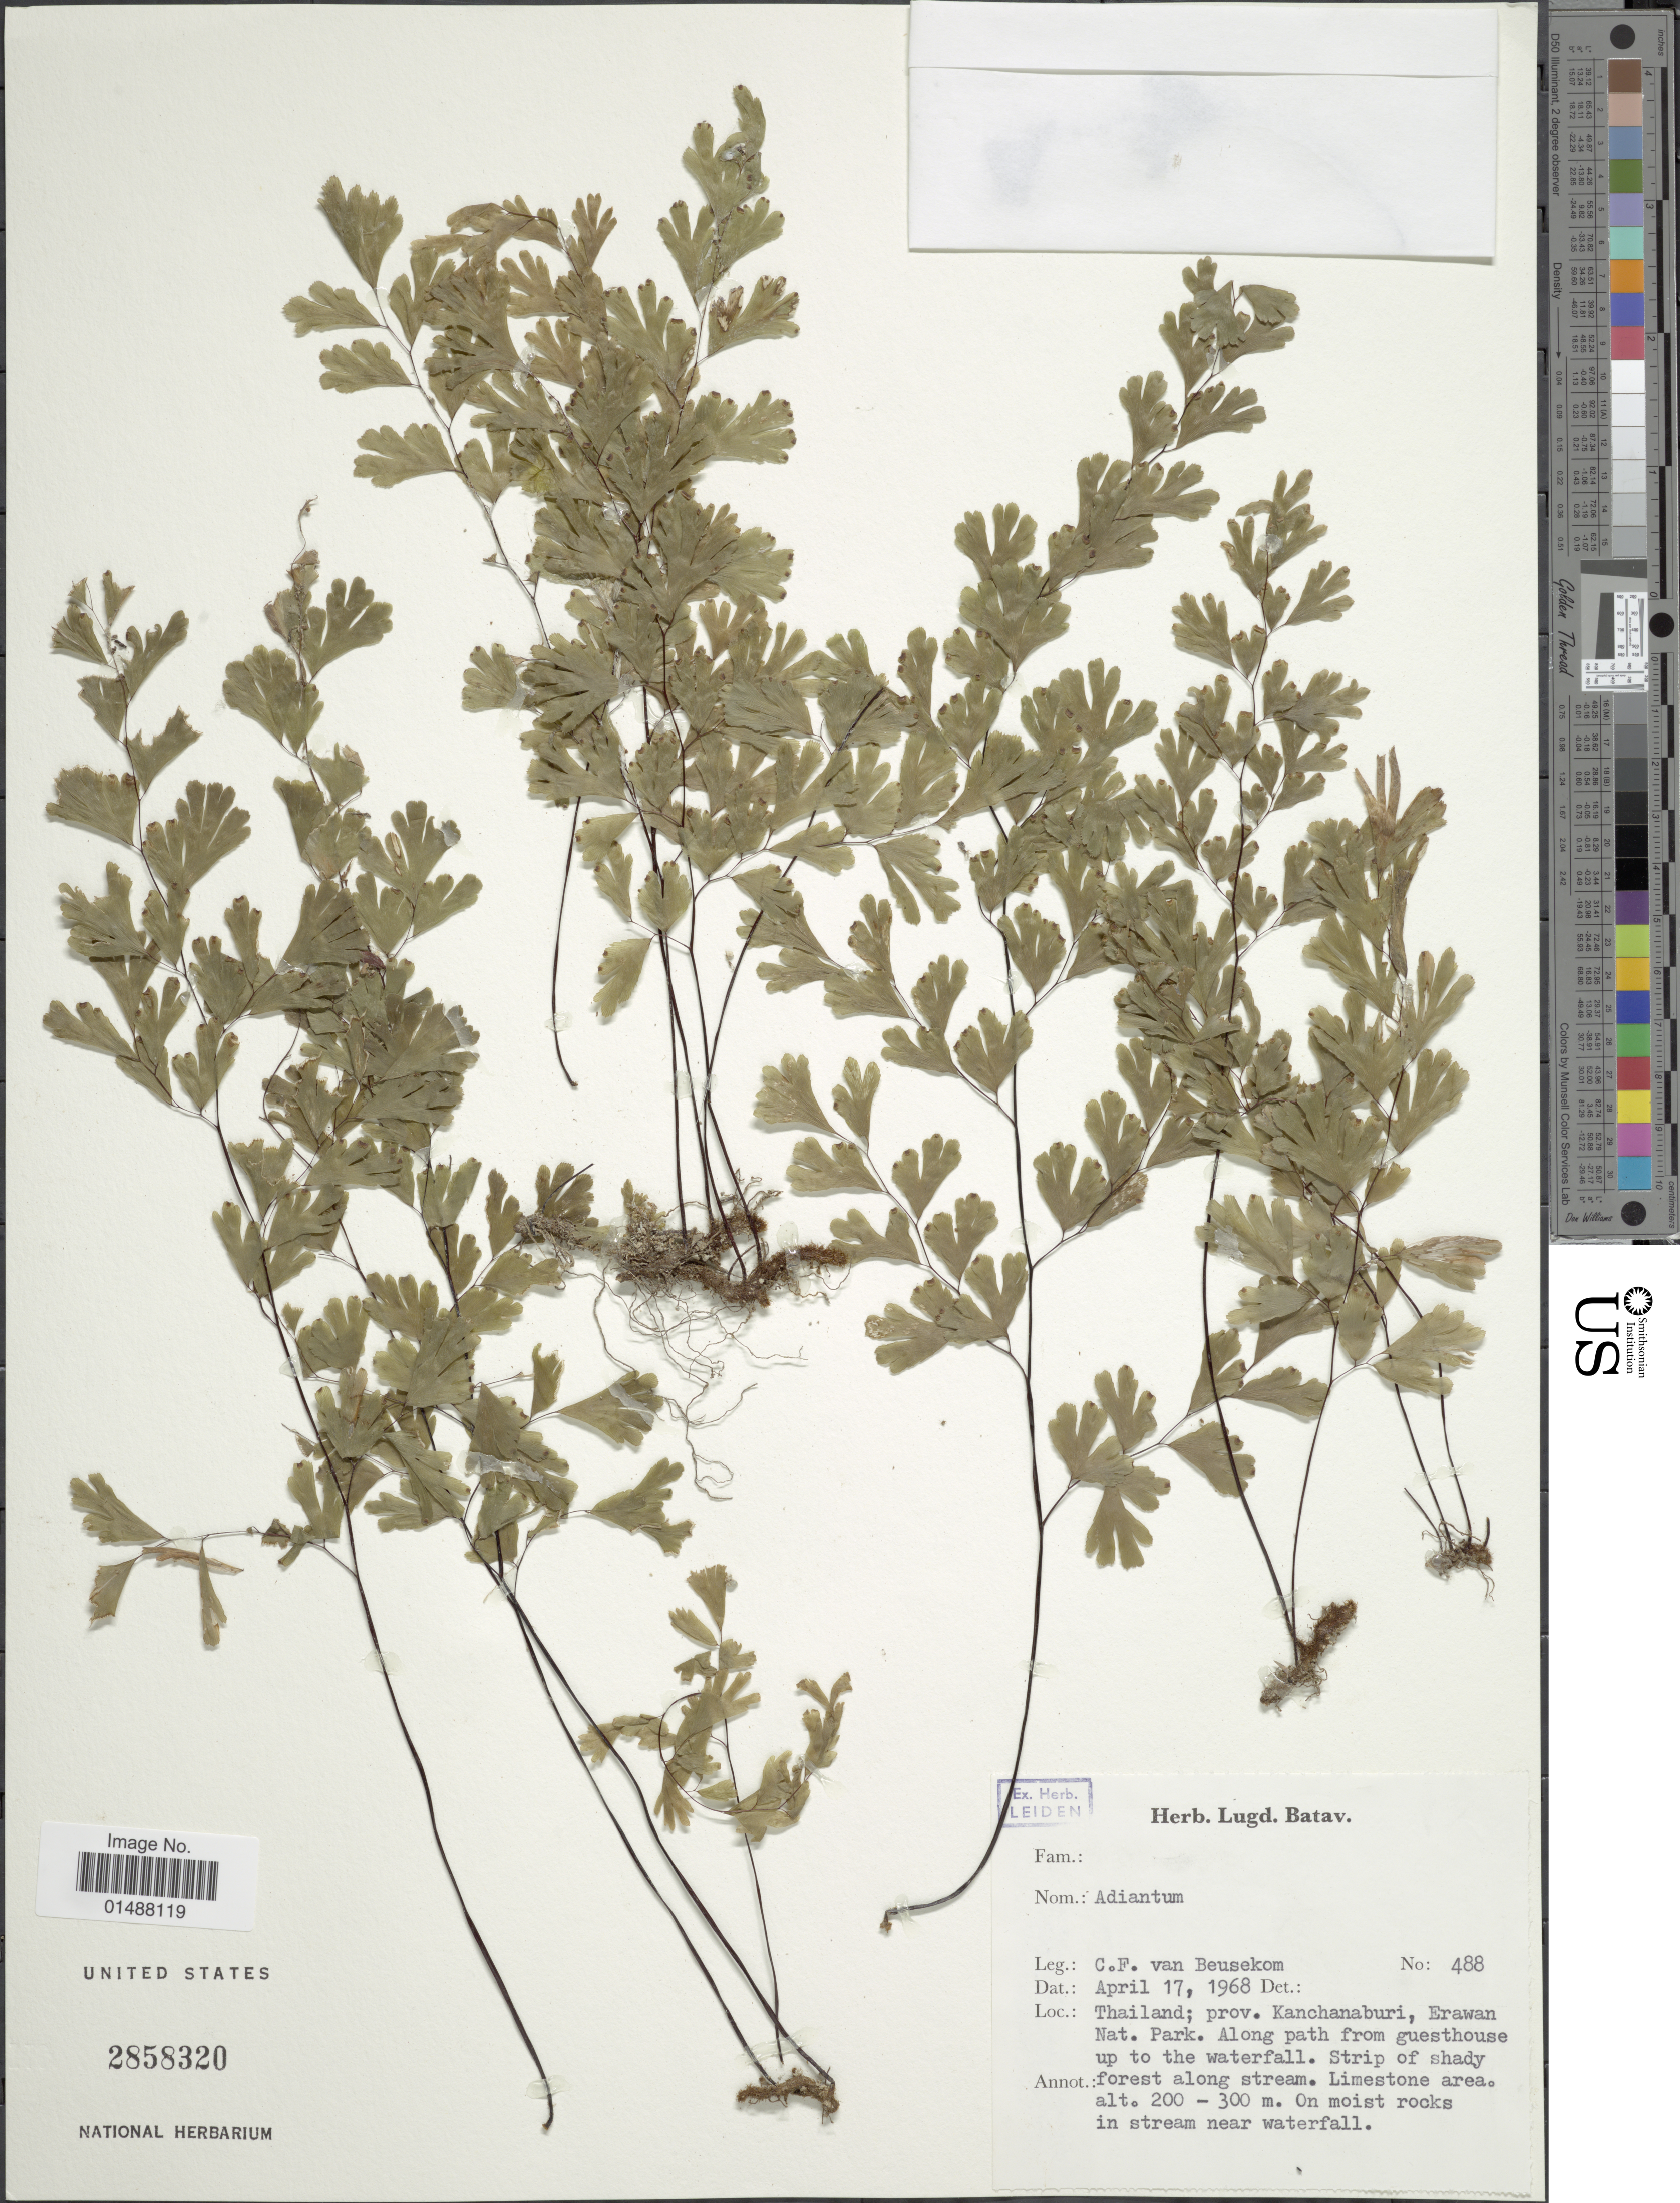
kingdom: Plantae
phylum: Tracheophyta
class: Polypodiopsida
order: Polypodiales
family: Pteridaceae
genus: Adiantum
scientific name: Adiantum capillus-veneris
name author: L.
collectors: C. F. Beusekom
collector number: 488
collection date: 1967-04-17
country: Thailand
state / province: Kanchanaburi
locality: Erawan Nat. Park. Along path from guesthouse up to the waterfall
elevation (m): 200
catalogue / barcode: US 2858320